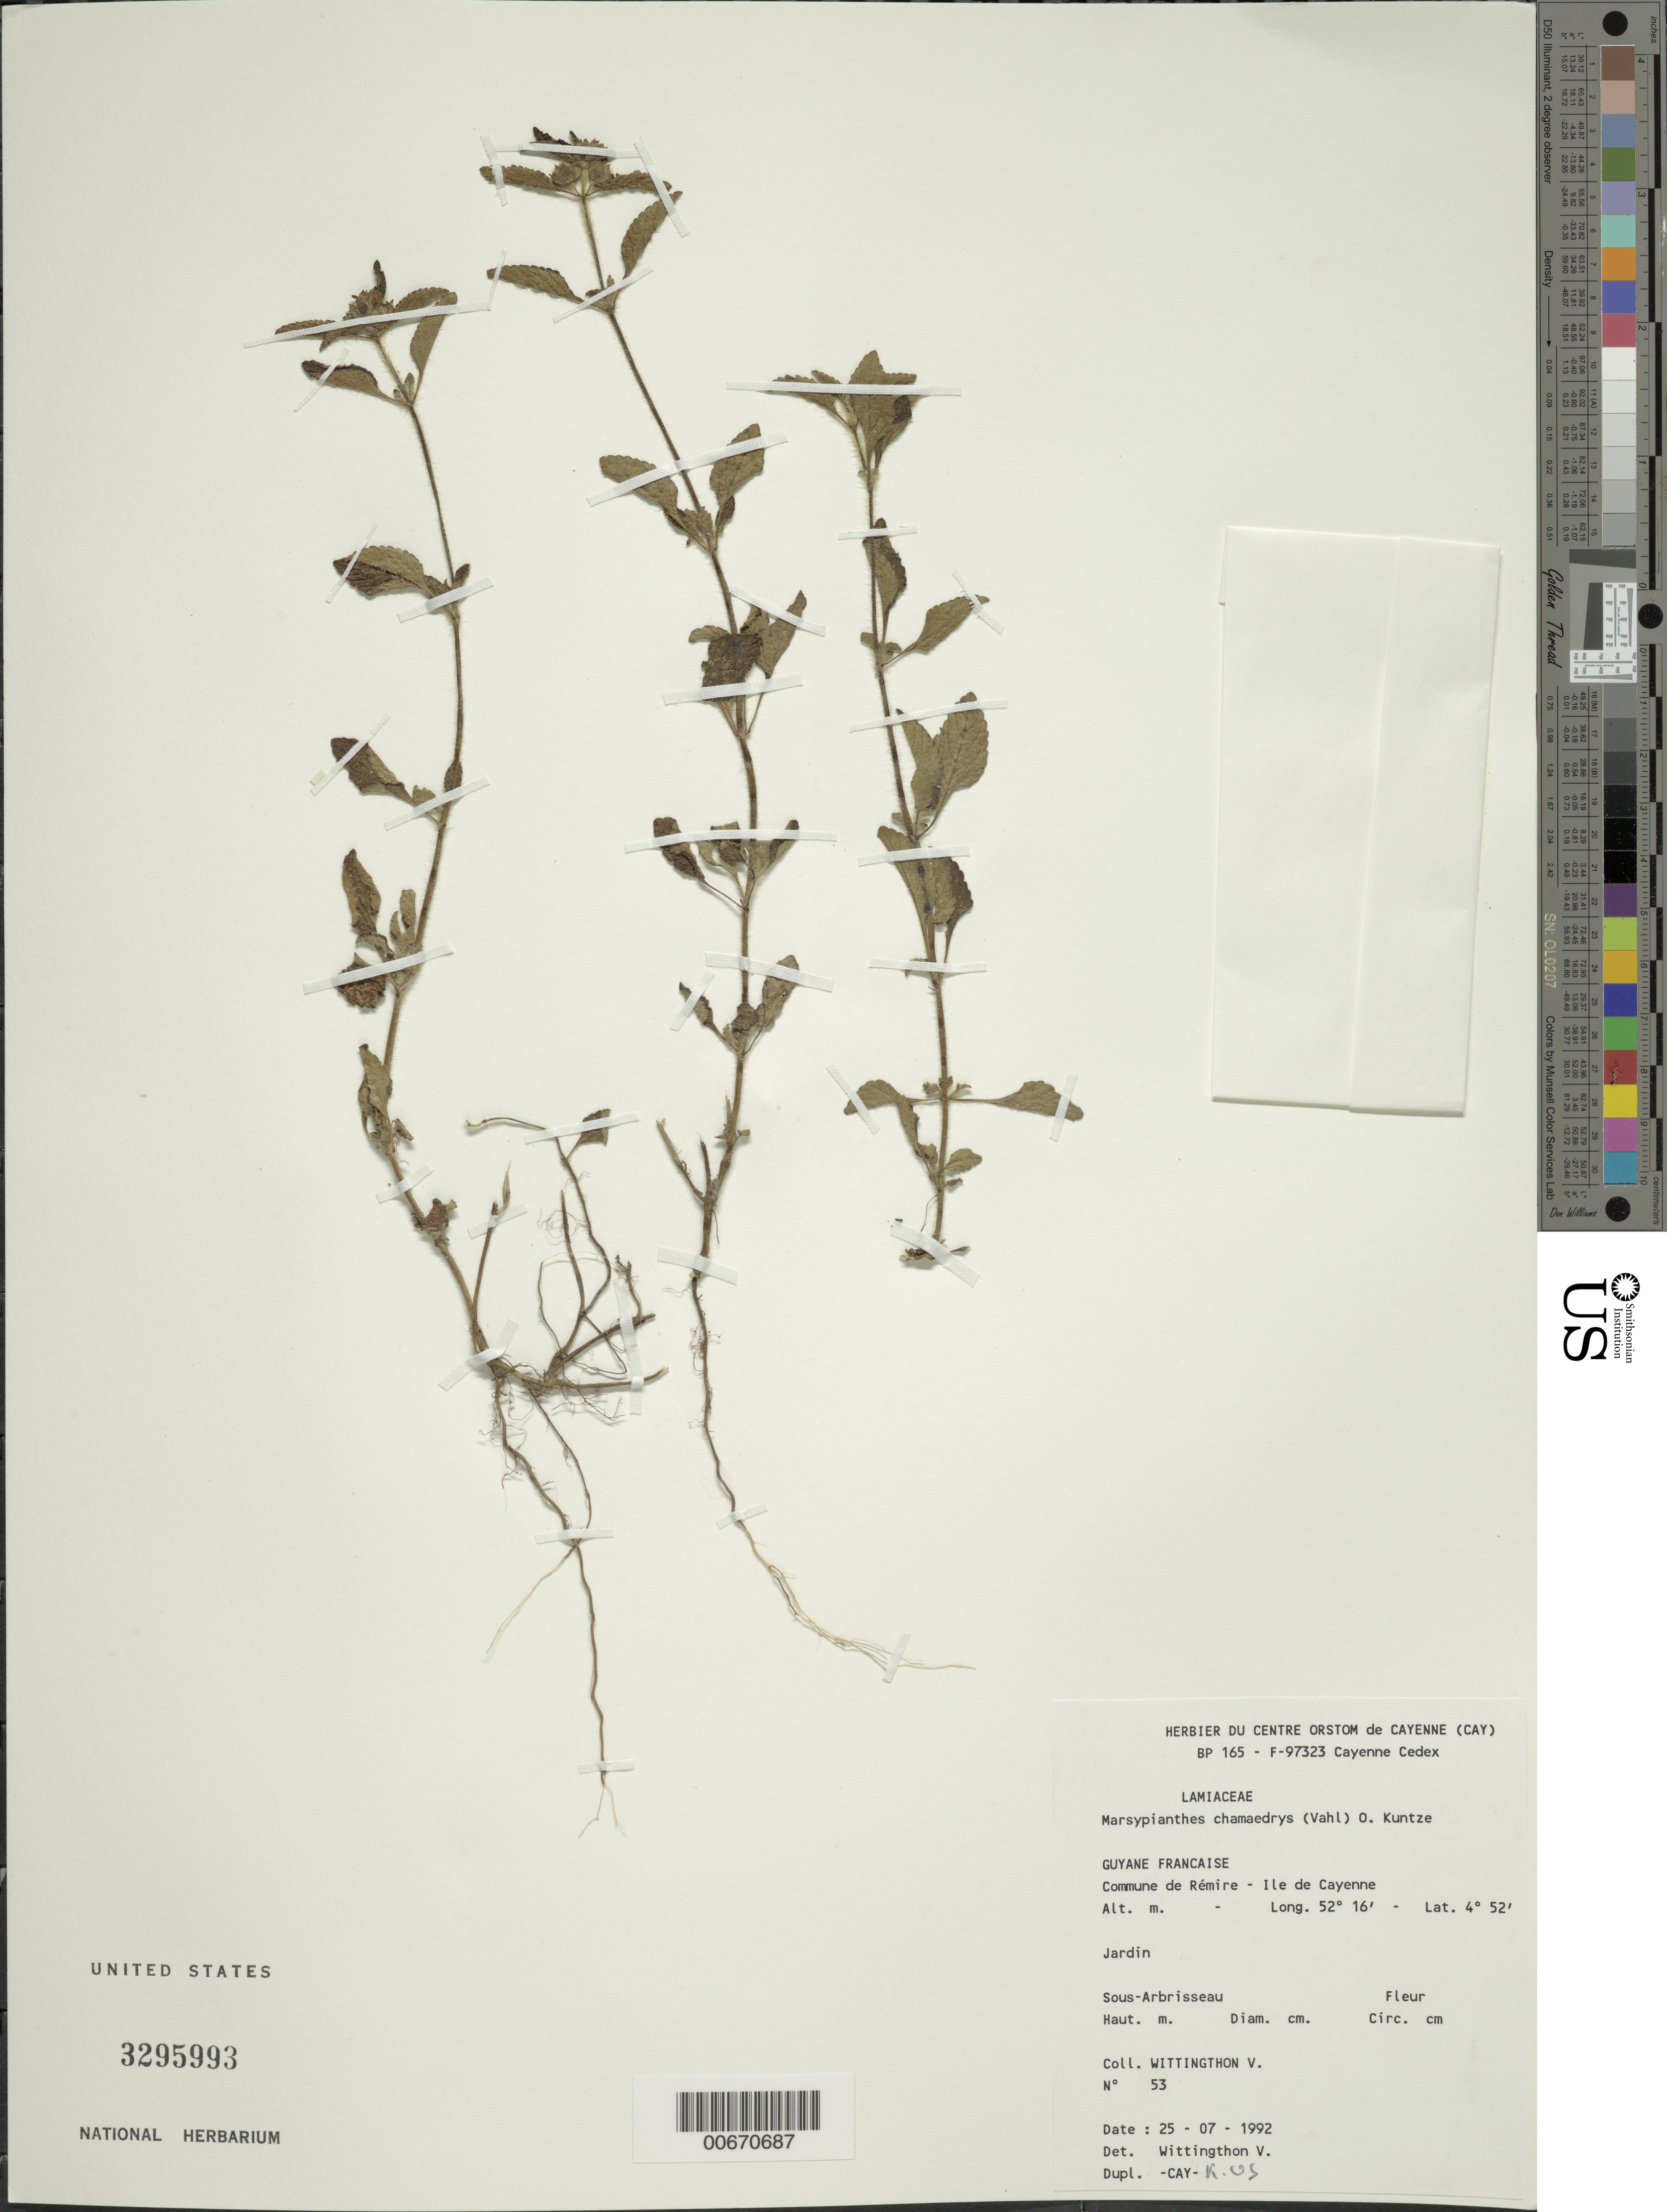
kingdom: Plantae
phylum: Tracheophyta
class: Magnoliopsida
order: Lamiales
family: Lamiaceae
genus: Marsypianthes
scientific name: Marsypianthes chamaedrys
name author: (Vahl) Kuntze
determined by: Wittingthon, V.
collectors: V. Wittingthon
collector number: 53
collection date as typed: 25-Jul-92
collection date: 1992-07-25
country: French Guiana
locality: Commune de Rémire, Ile de Cayenne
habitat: Garden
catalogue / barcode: US 3295993